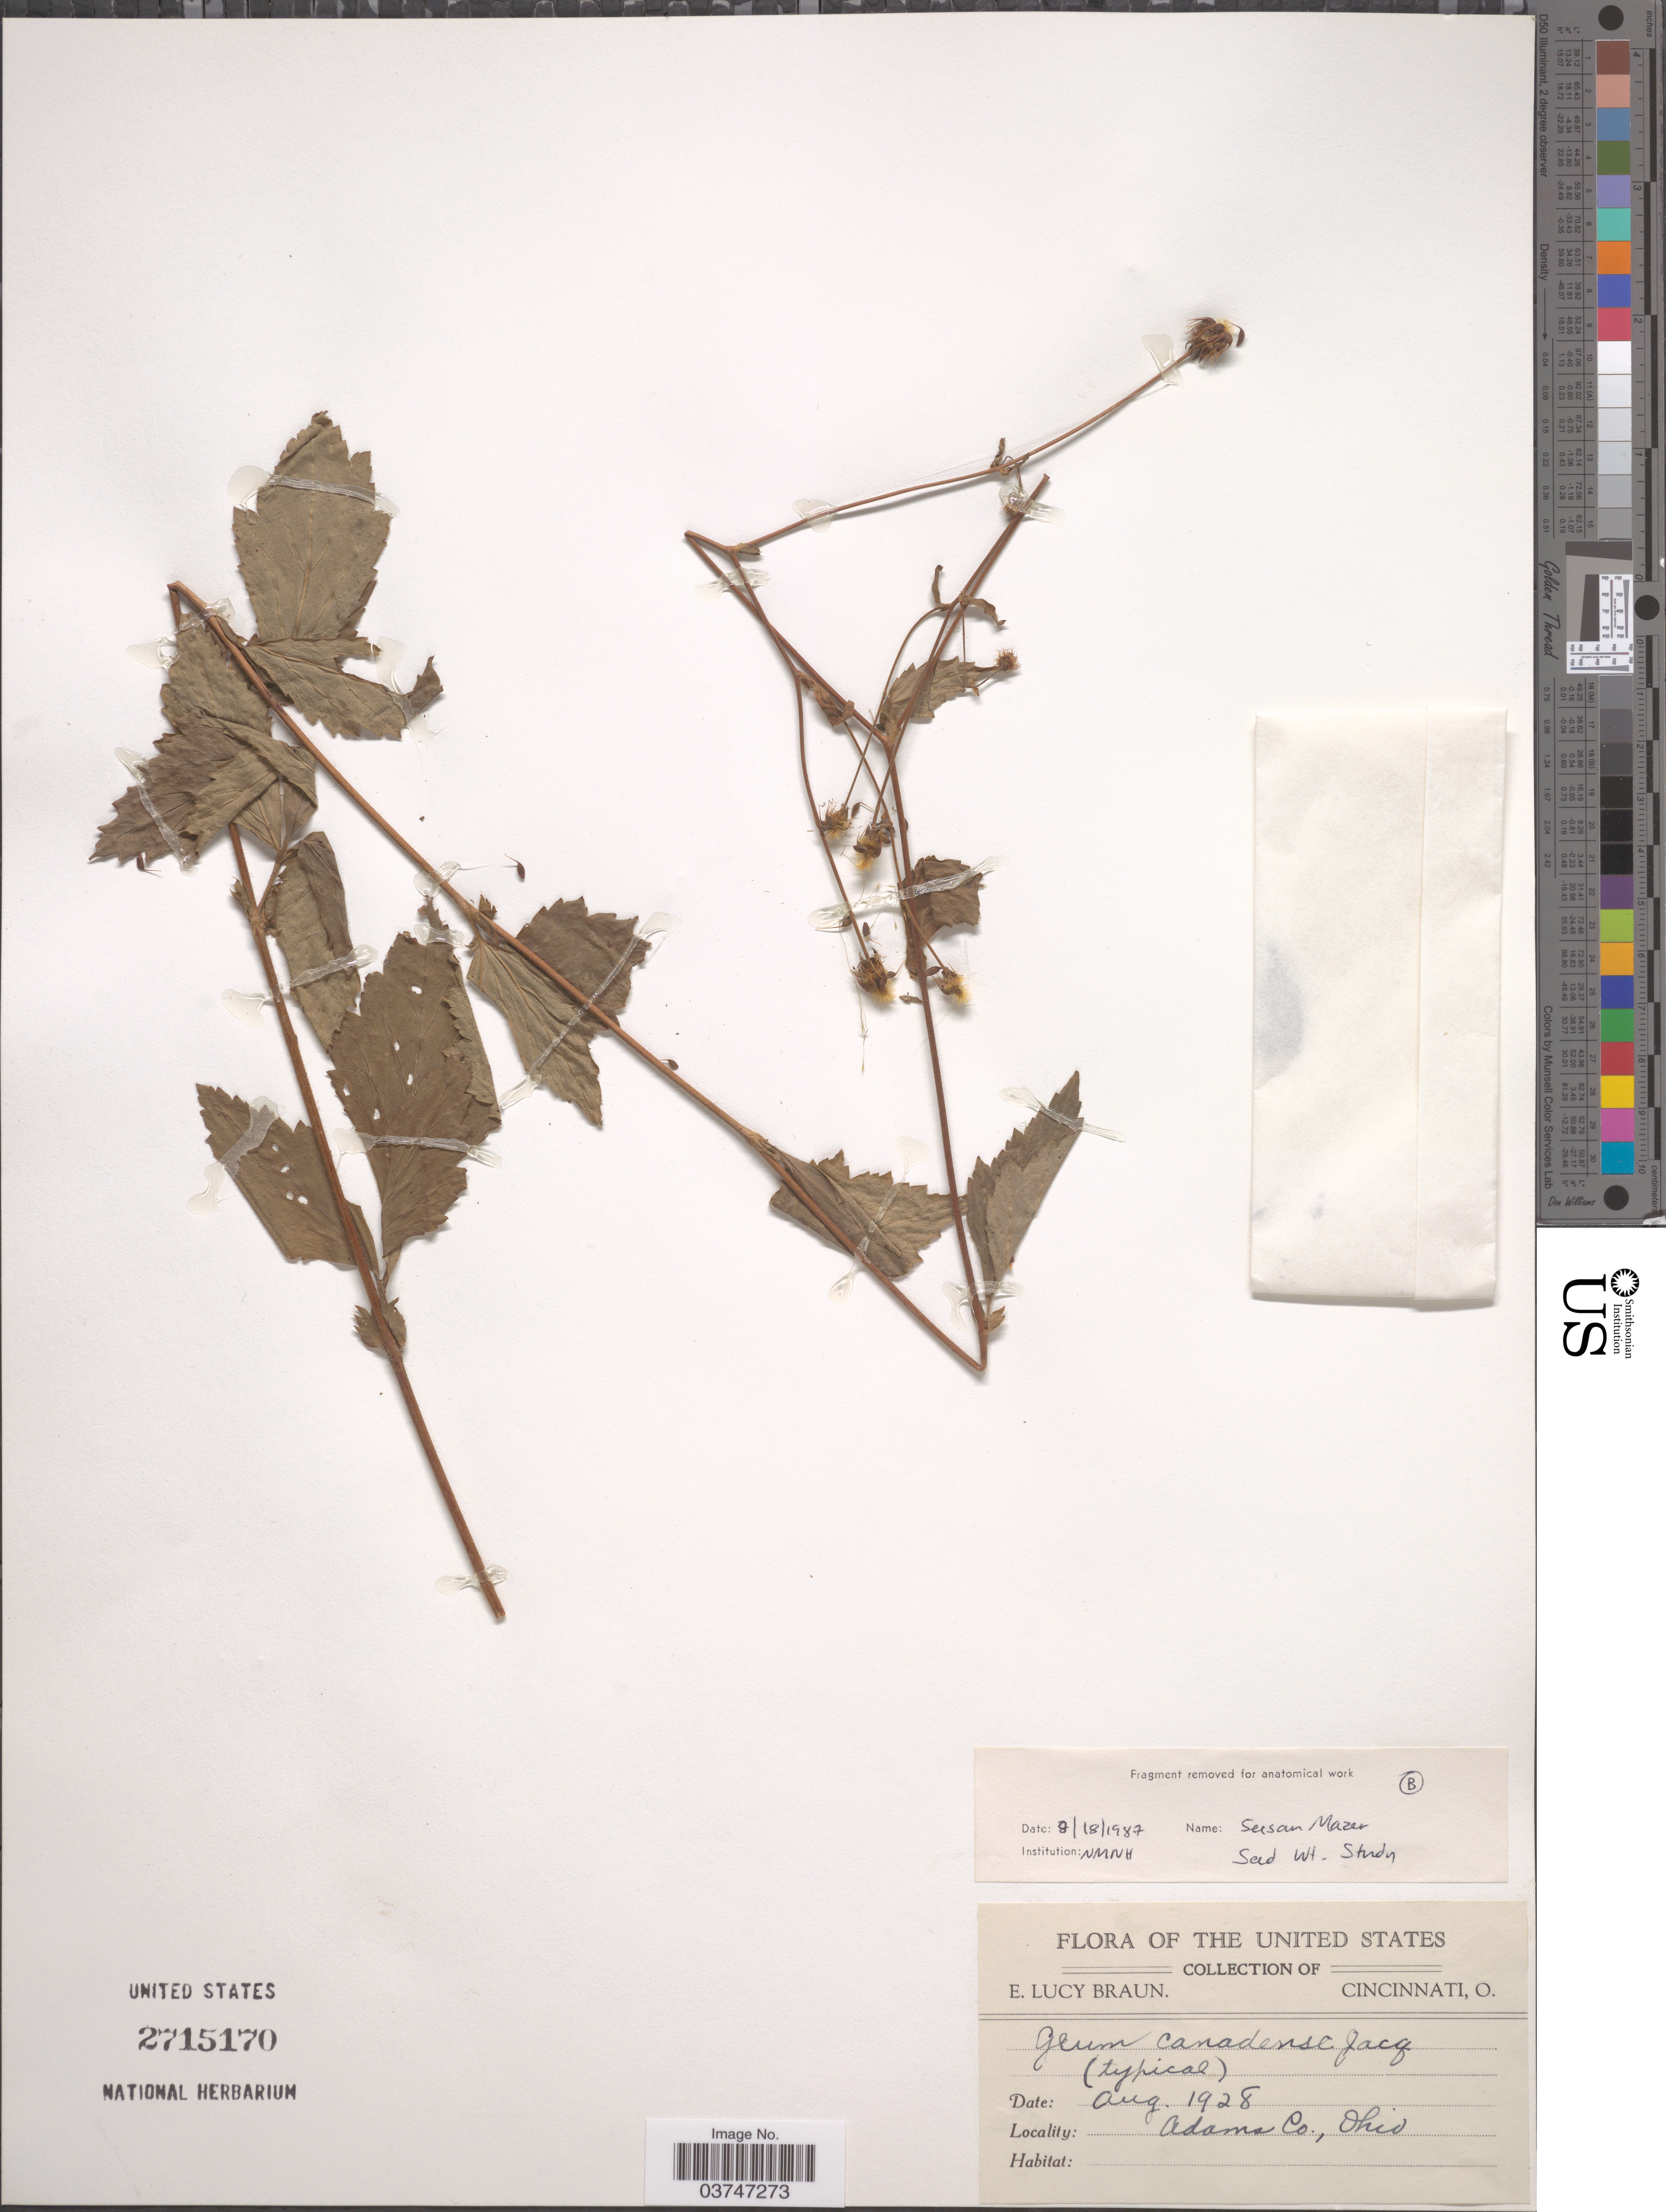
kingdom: Plantae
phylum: Tracheophyta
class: Magnoliopsida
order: Rosales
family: Rosaceae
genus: Geum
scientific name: Geum canadense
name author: Jacq.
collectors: E. L. Braun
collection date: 1928-08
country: United States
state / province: Ohio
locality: Adams Co.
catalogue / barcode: US 2715170